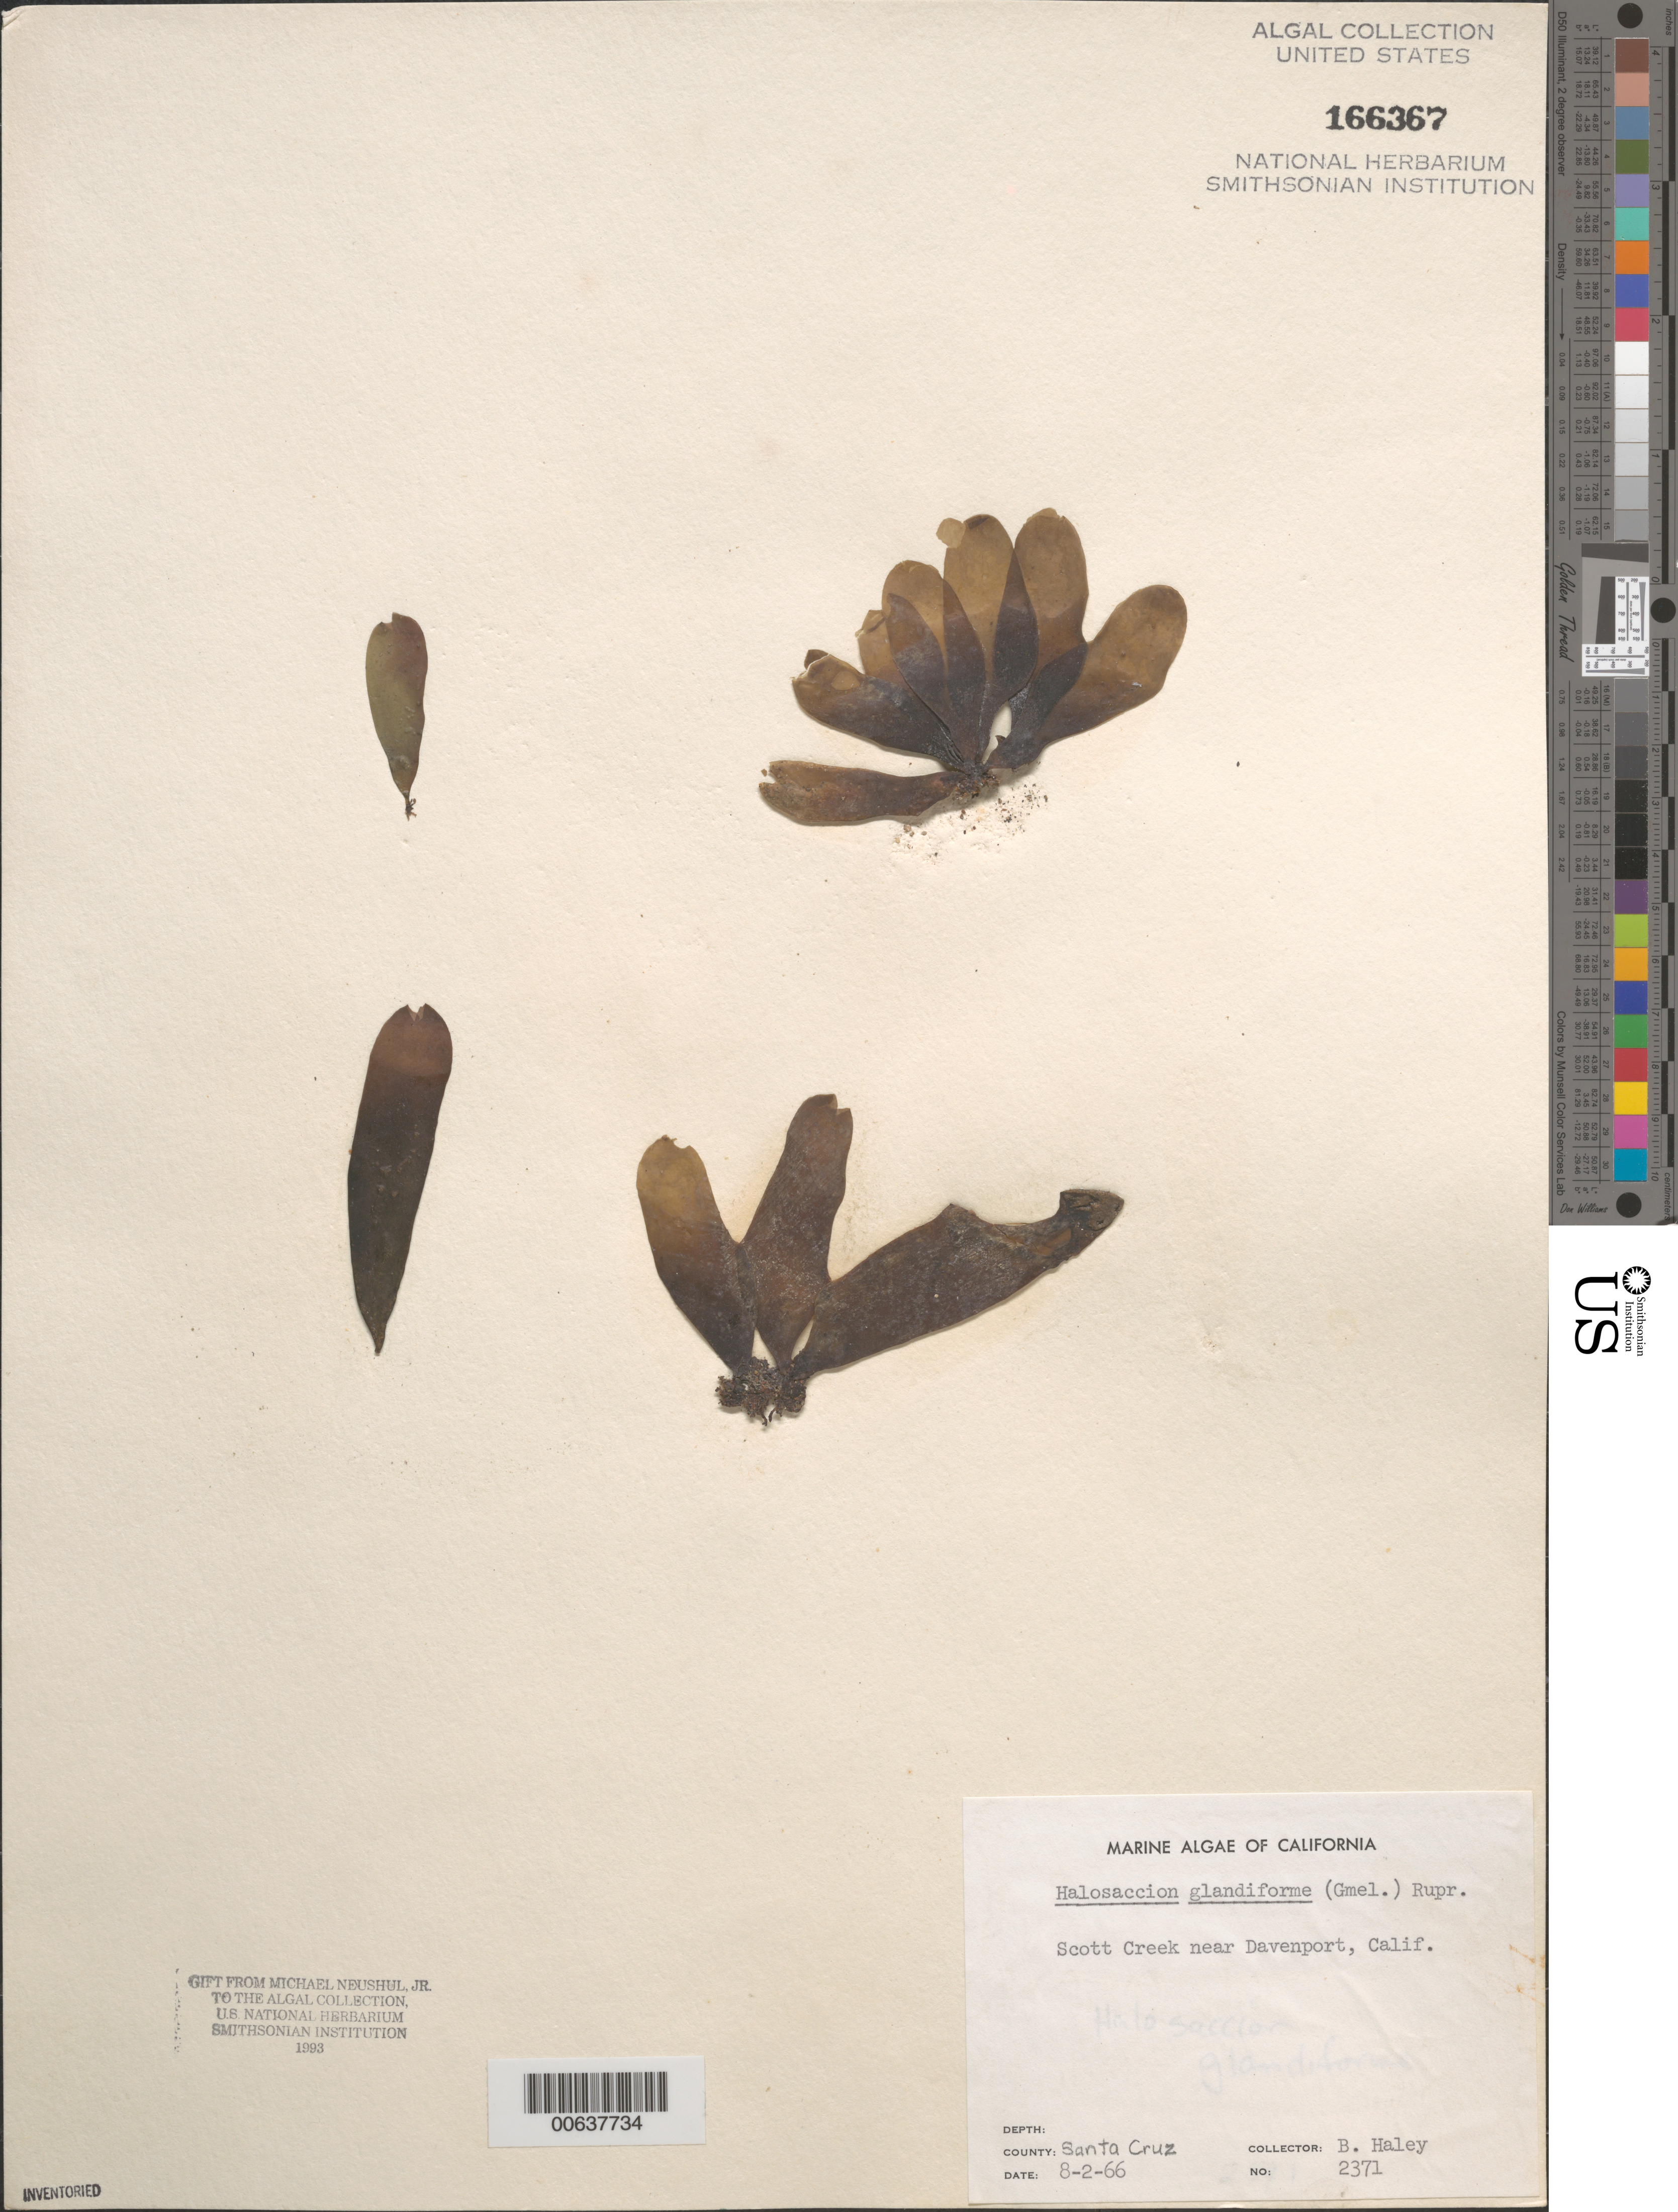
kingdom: Plantae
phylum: Rhodophyta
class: Florideophyceae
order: Palmariales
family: Palmariaceae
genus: Halosaccion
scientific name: Halosaccion glandiforme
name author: (S.G. Gmel.) Rupr.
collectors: B. Haley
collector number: Neushul 2371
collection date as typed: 02 Aug 1966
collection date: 1966-08-02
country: United States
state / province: California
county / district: Santa Cruz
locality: Scott Creek, near Davenport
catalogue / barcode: US 166367